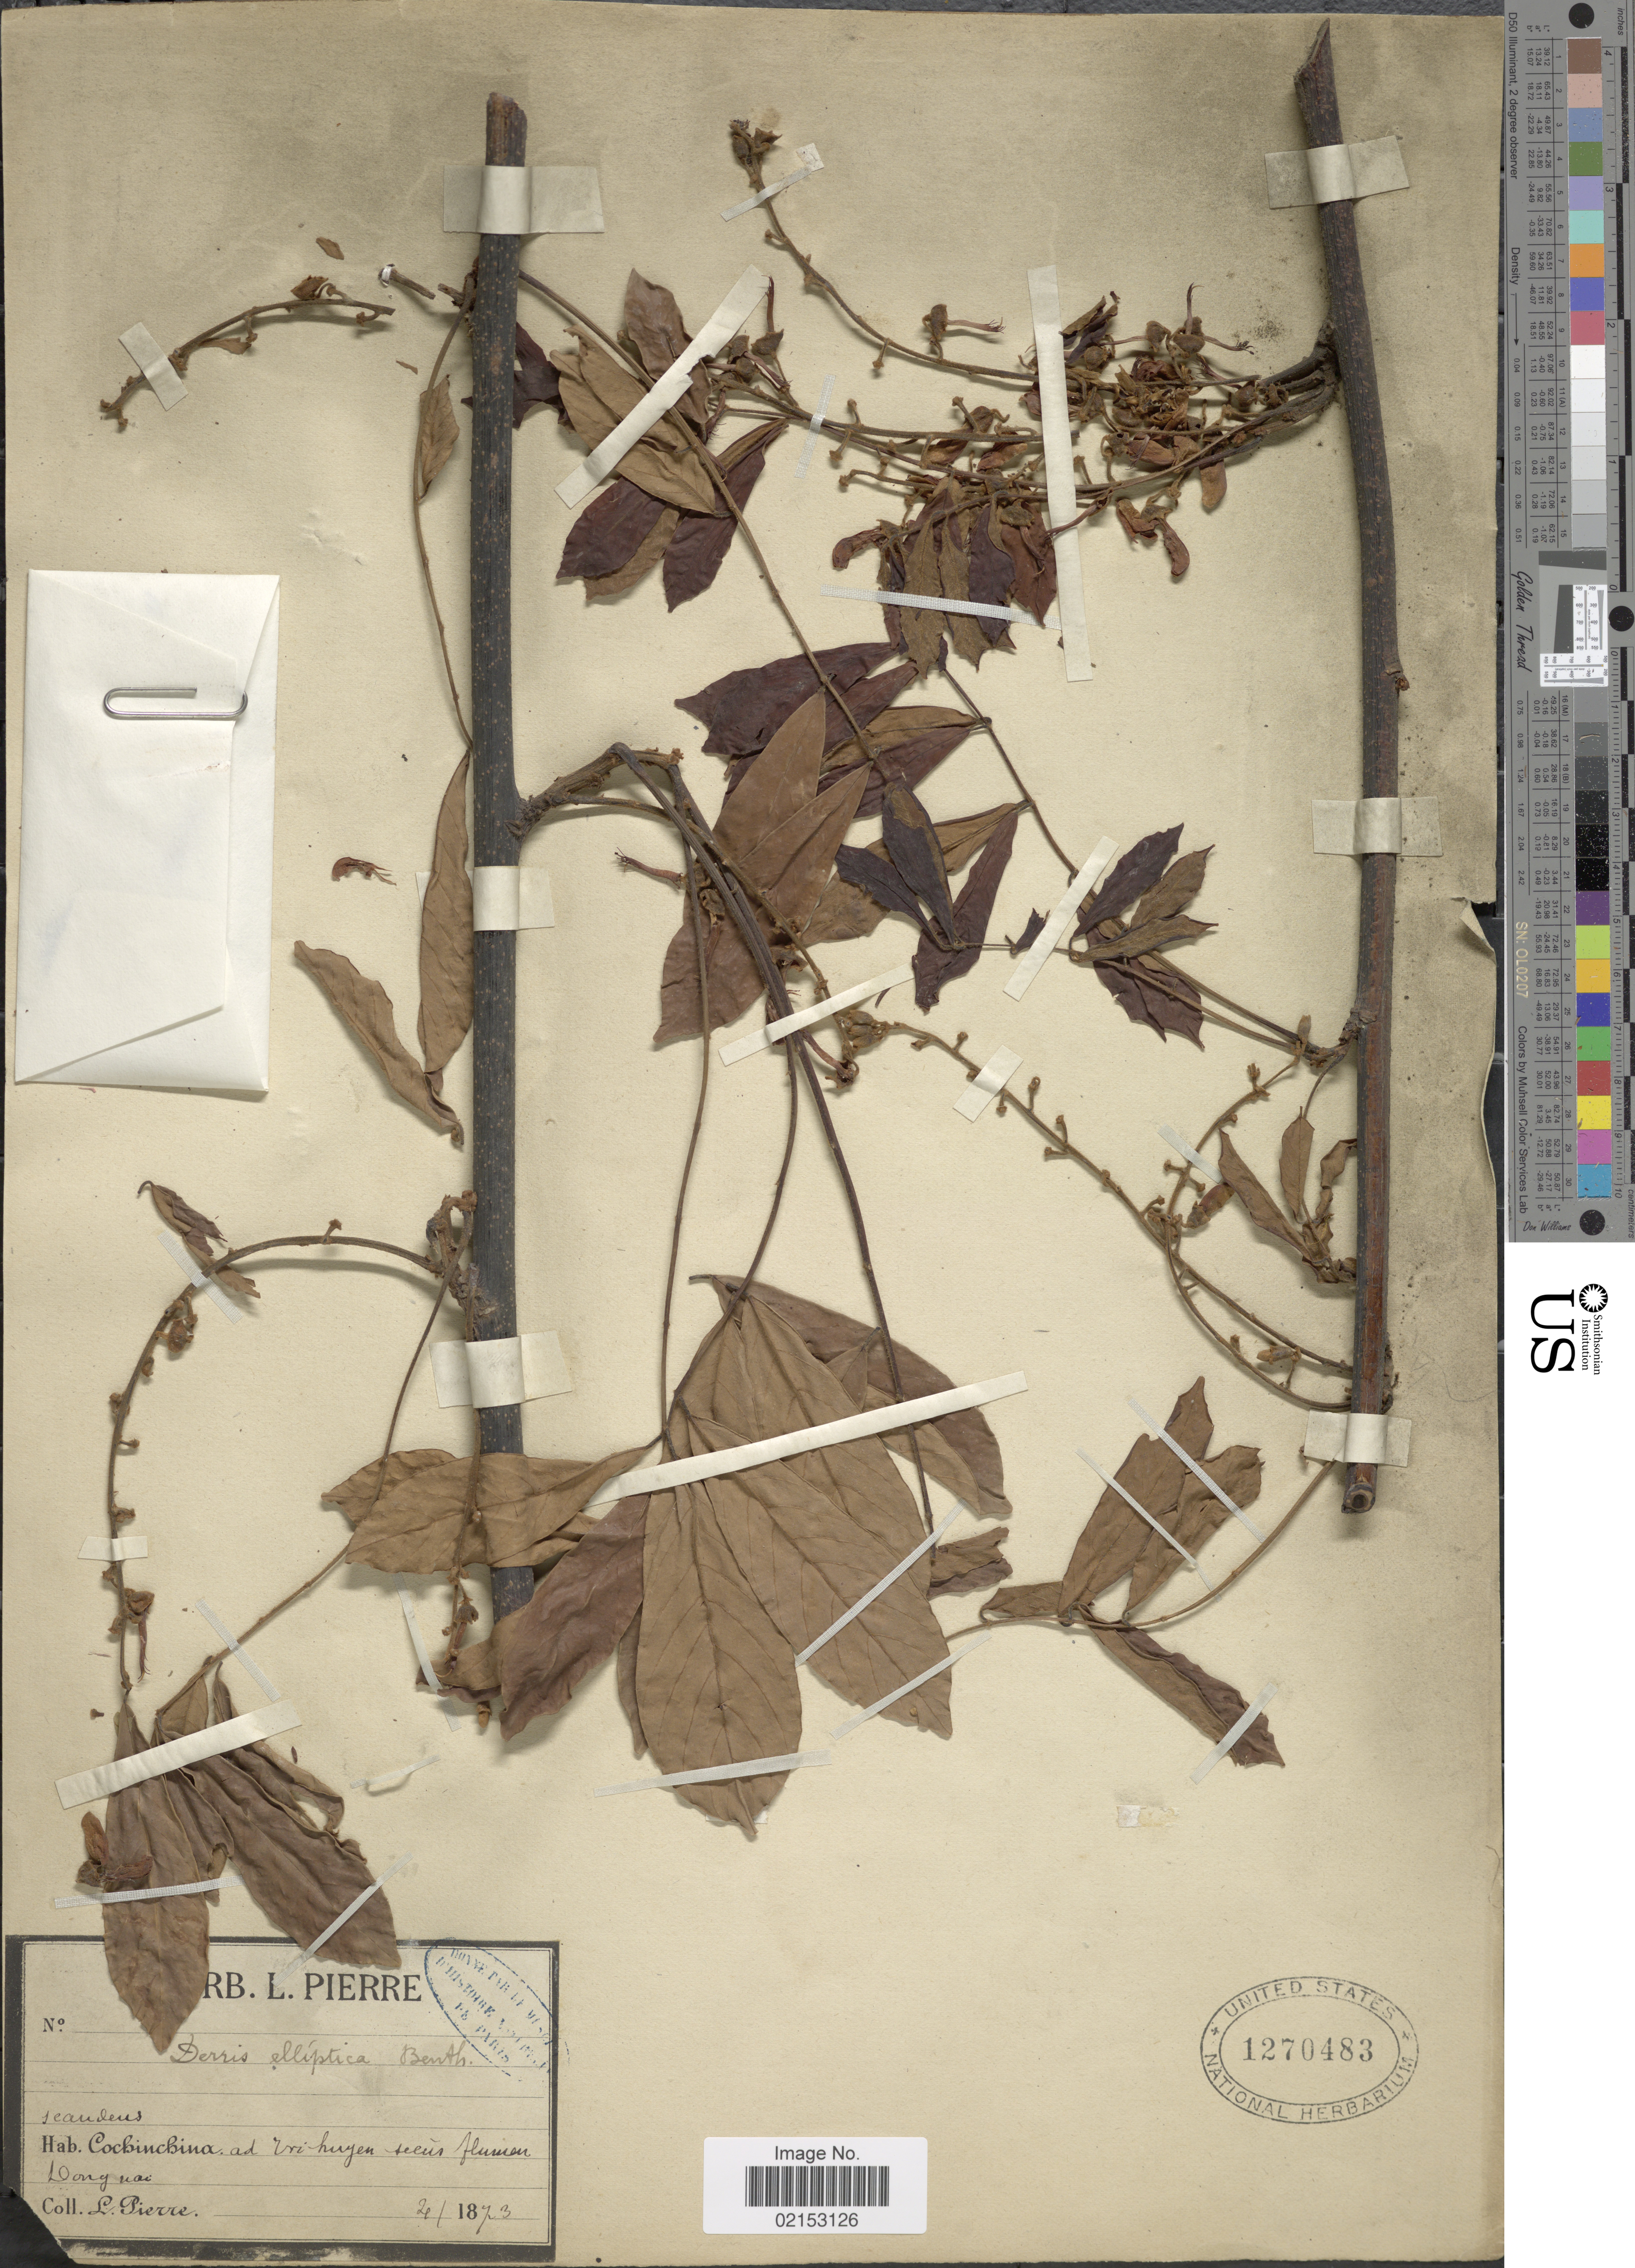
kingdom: Plantae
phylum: Tracheophyta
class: Magnoliopsida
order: Fabales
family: Fabaceae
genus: Derris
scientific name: Derris elliptica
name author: (Wall.) Benth.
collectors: L. Pierre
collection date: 1873-04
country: Vietnam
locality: Cochinchina, ad Tri huyen secus flumen Dong nai [at Tri Huyen along Dong Nai river]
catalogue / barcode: US 1270483